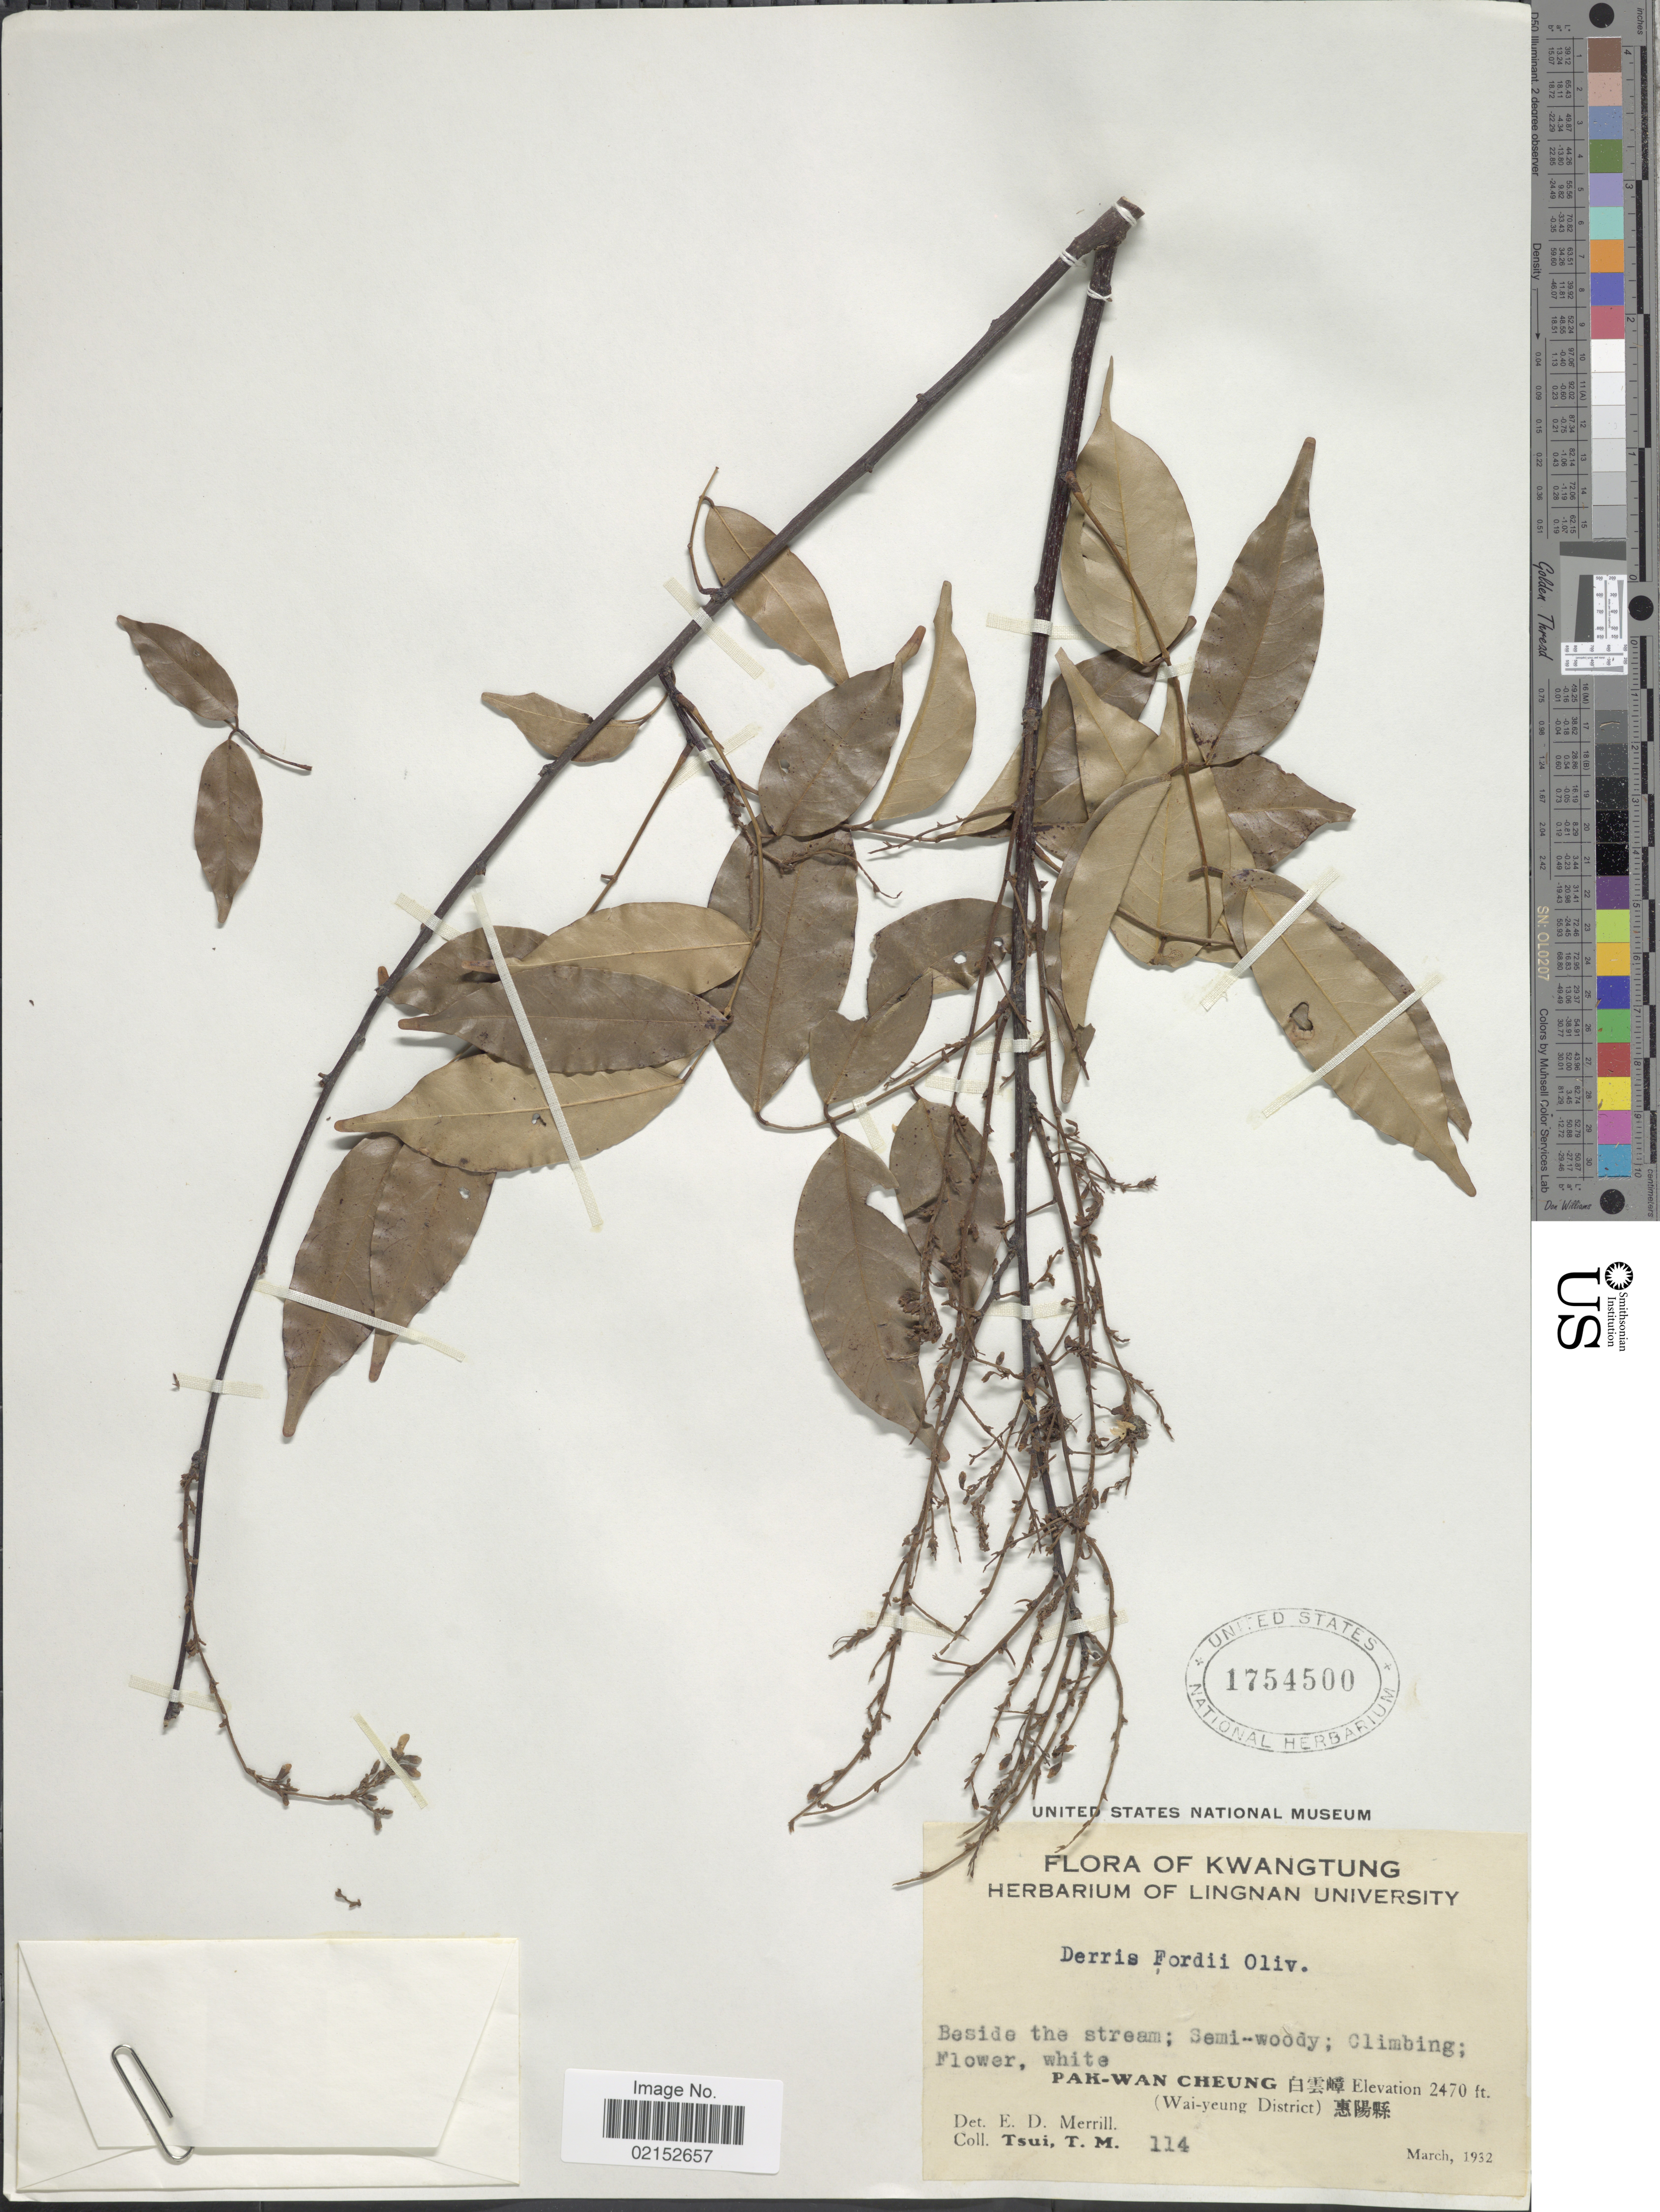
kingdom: Plantae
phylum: Tracheophyta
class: Magnoliopsida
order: Fabales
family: Fabaceae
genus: Derris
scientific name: Derris fordii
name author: Oliv.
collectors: T. Tsui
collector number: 114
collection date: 1932-03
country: China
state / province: Guangdong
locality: Kwangtung. Pak-Wan Cheung. (Wai-yeung District)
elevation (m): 753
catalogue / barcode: US 1754500